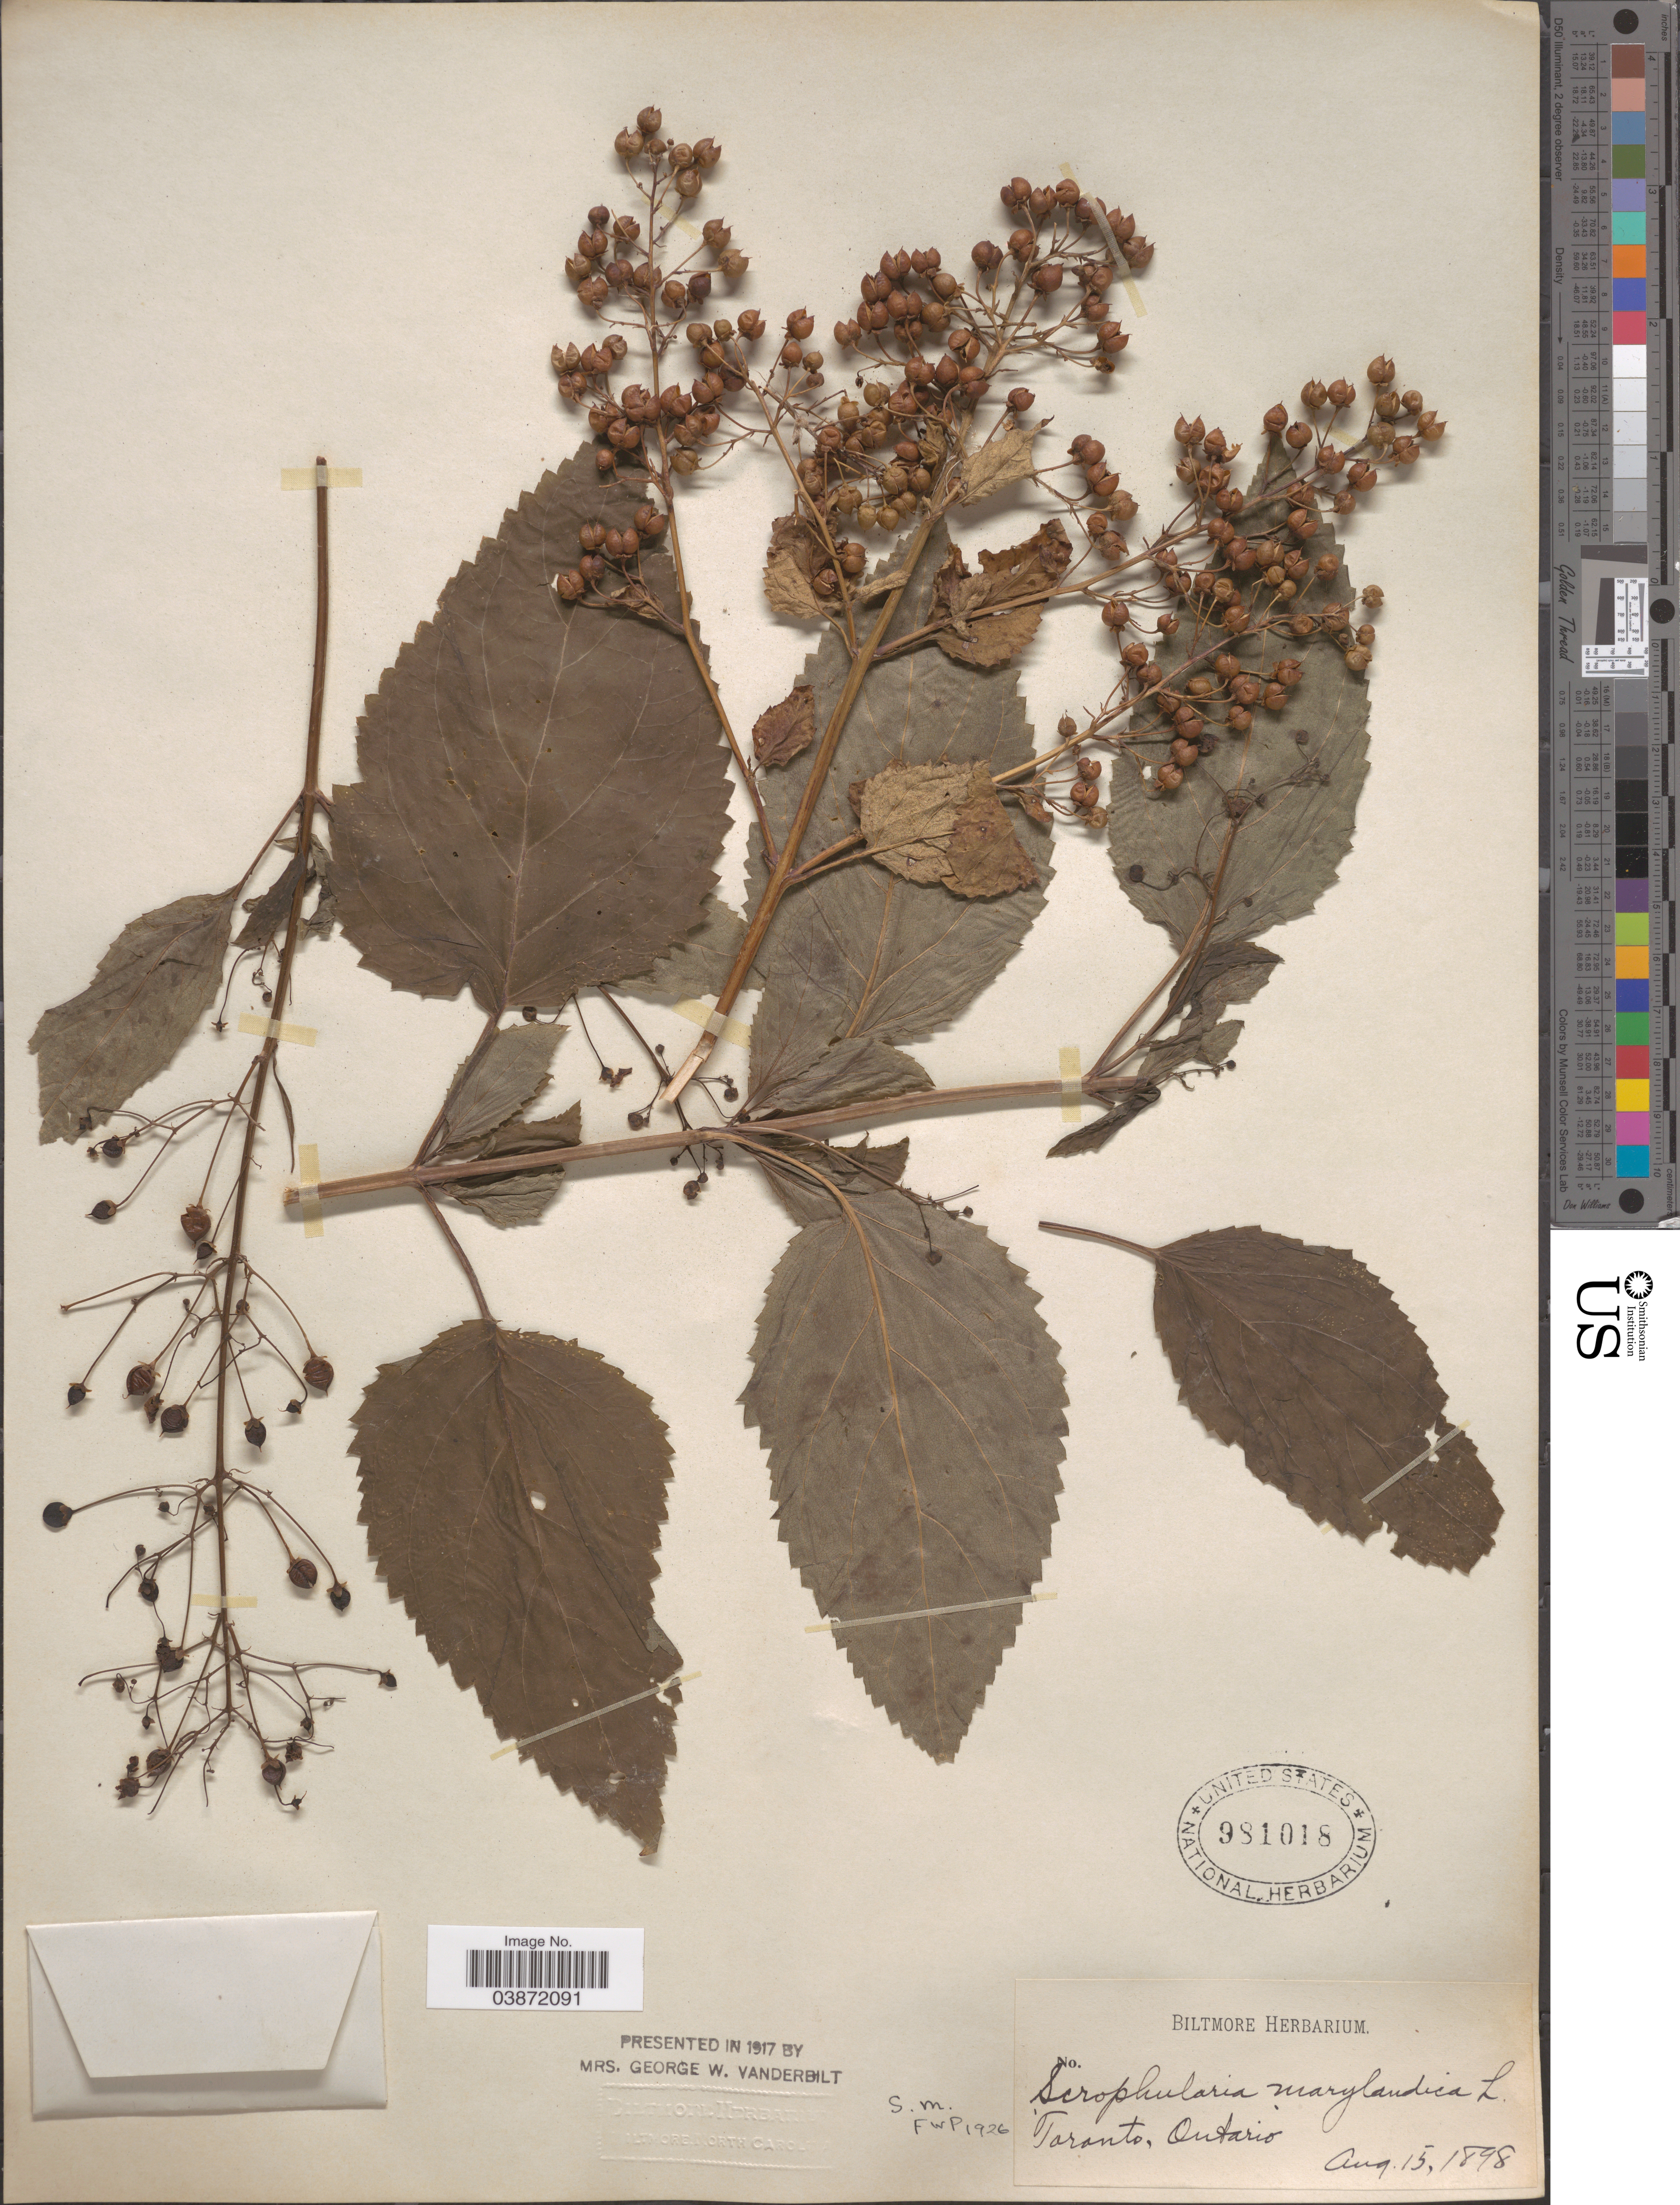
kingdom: Plantae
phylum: Tracheophyta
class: Magnoliopsida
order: Lamiales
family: Scrophulariaceae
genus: Scrophularia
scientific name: Scrophularia marilandica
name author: L.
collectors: ex herb. Biltmore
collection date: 1898-08-15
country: Canada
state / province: Ontario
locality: Toronto, Ontario.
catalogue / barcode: US 981018